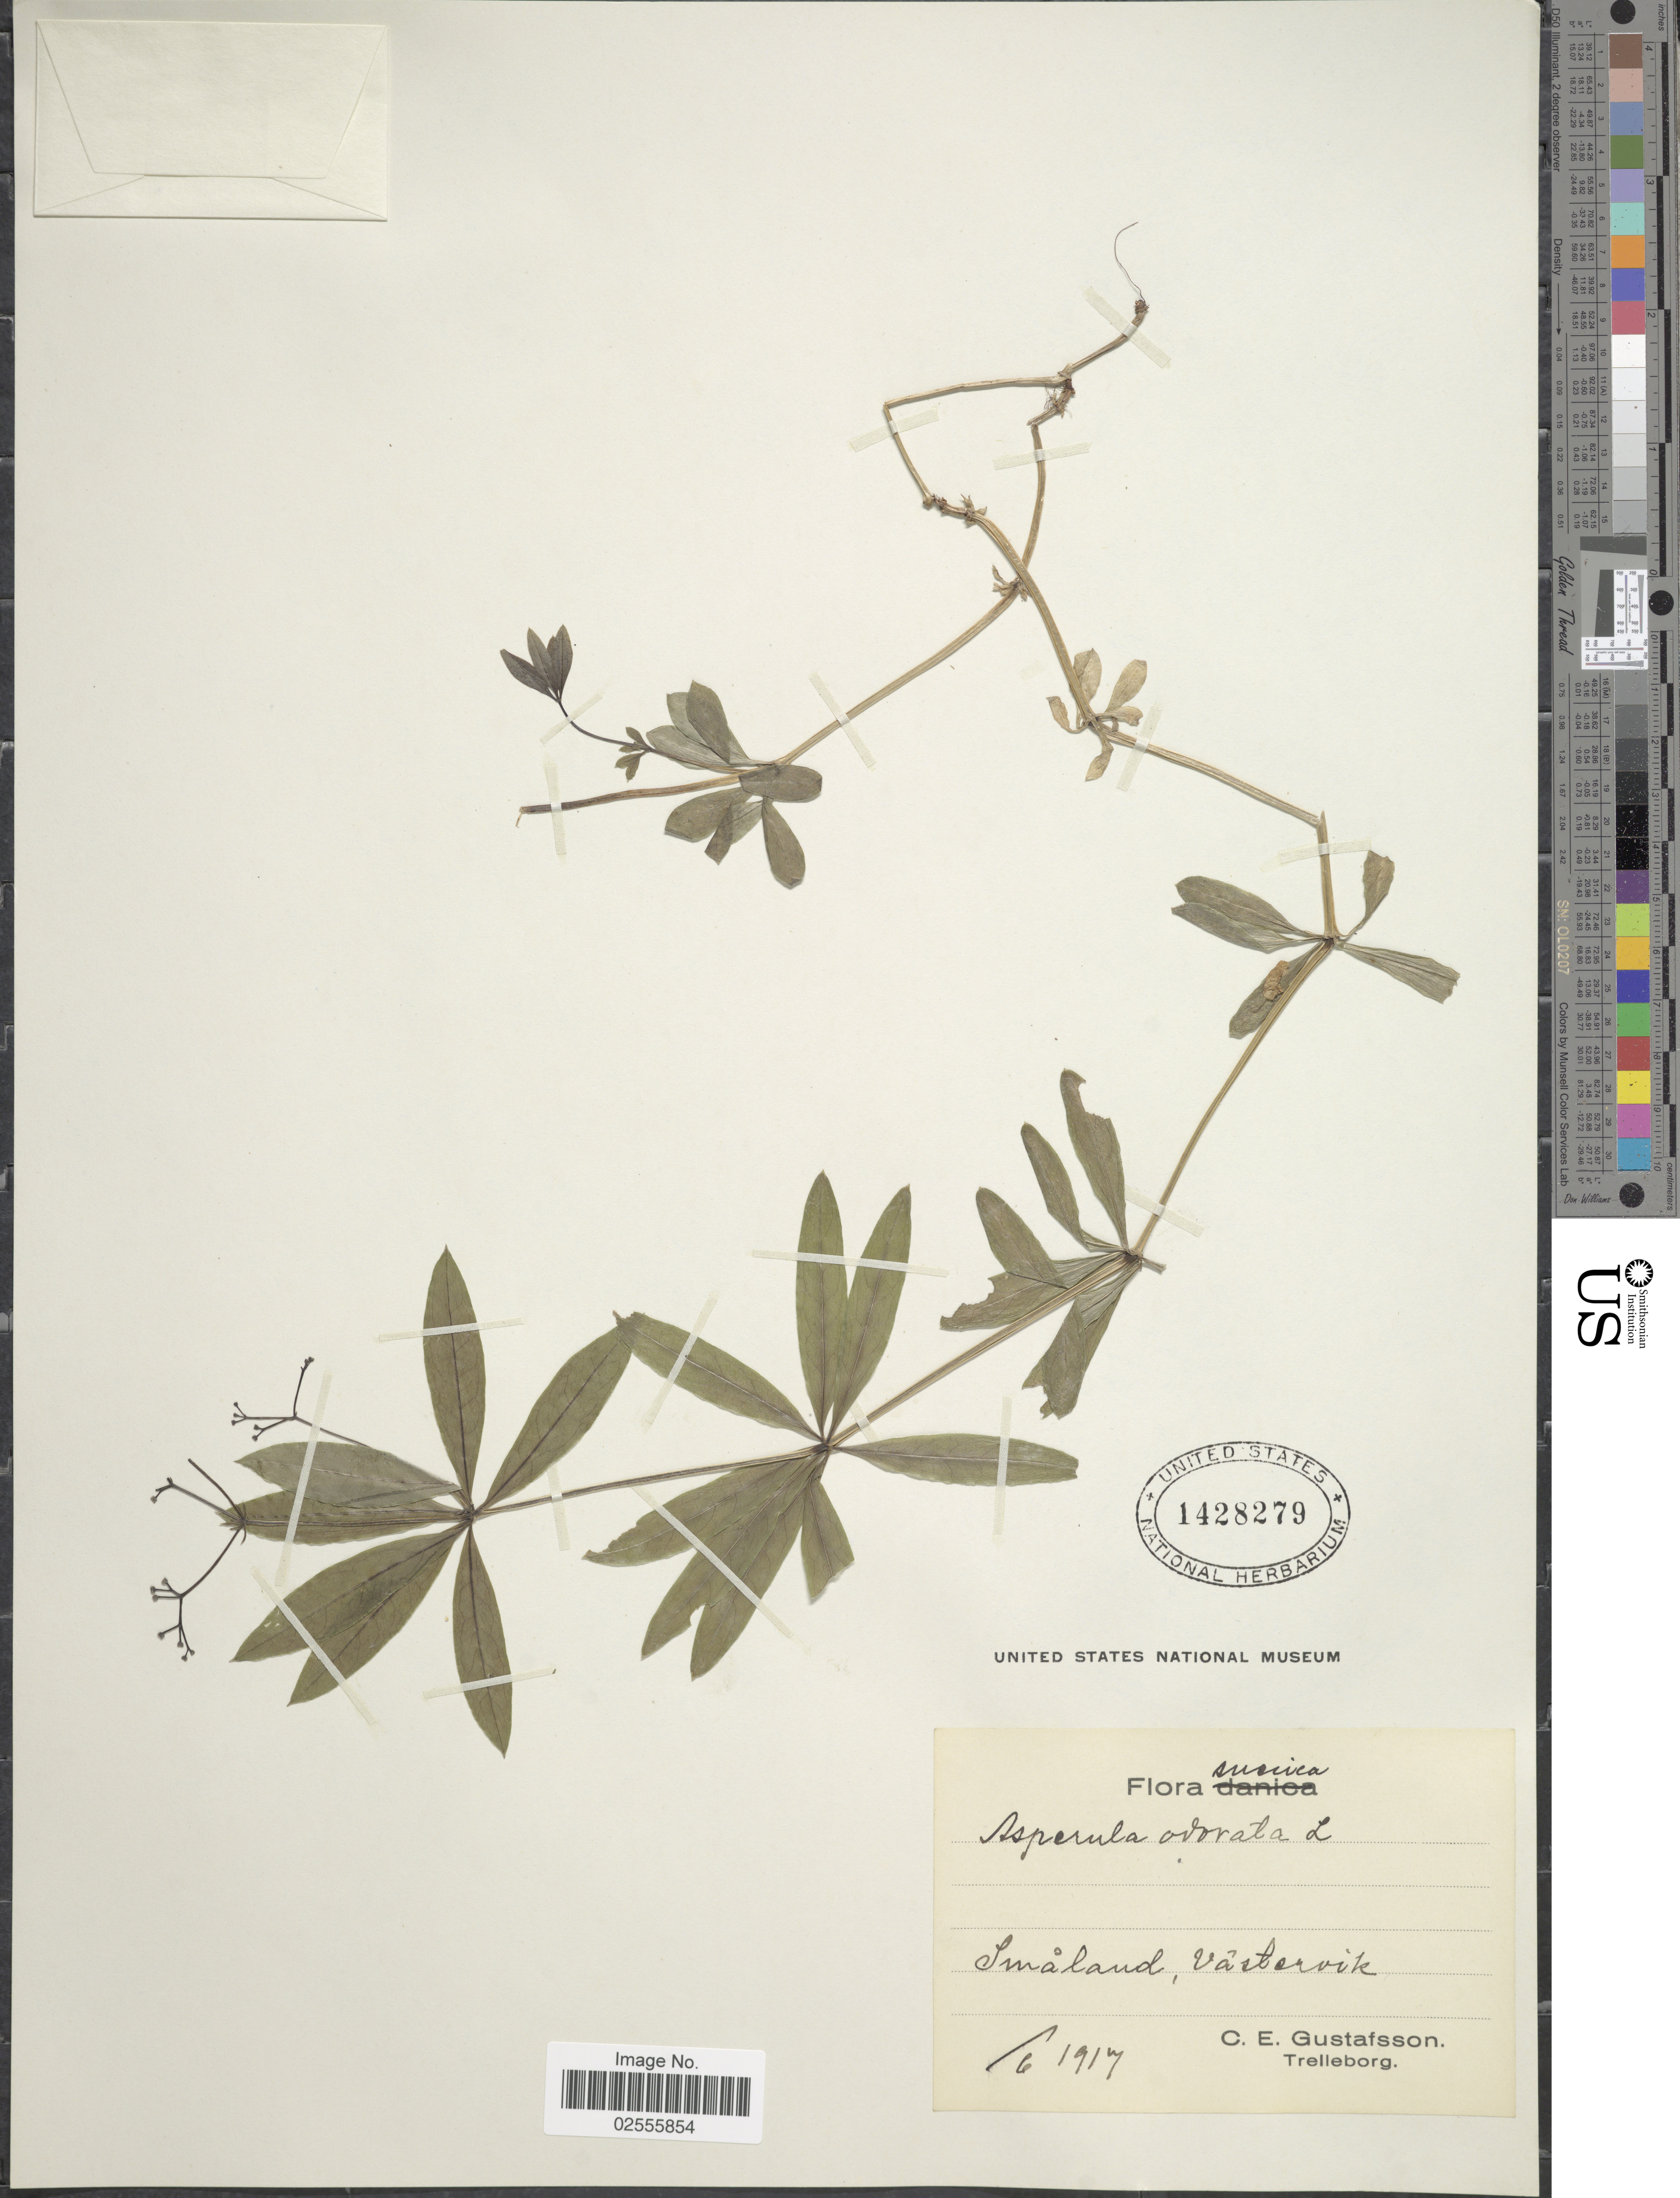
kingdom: Plantae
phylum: Tracheophyta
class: Magnoliopsida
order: Gentianales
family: Rubiaceae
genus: Asperula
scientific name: Asperula odorata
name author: L.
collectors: C. Gustafsson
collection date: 1917-06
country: Sweden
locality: Suecica, Smaland, Vastervik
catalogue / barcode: US 1428279